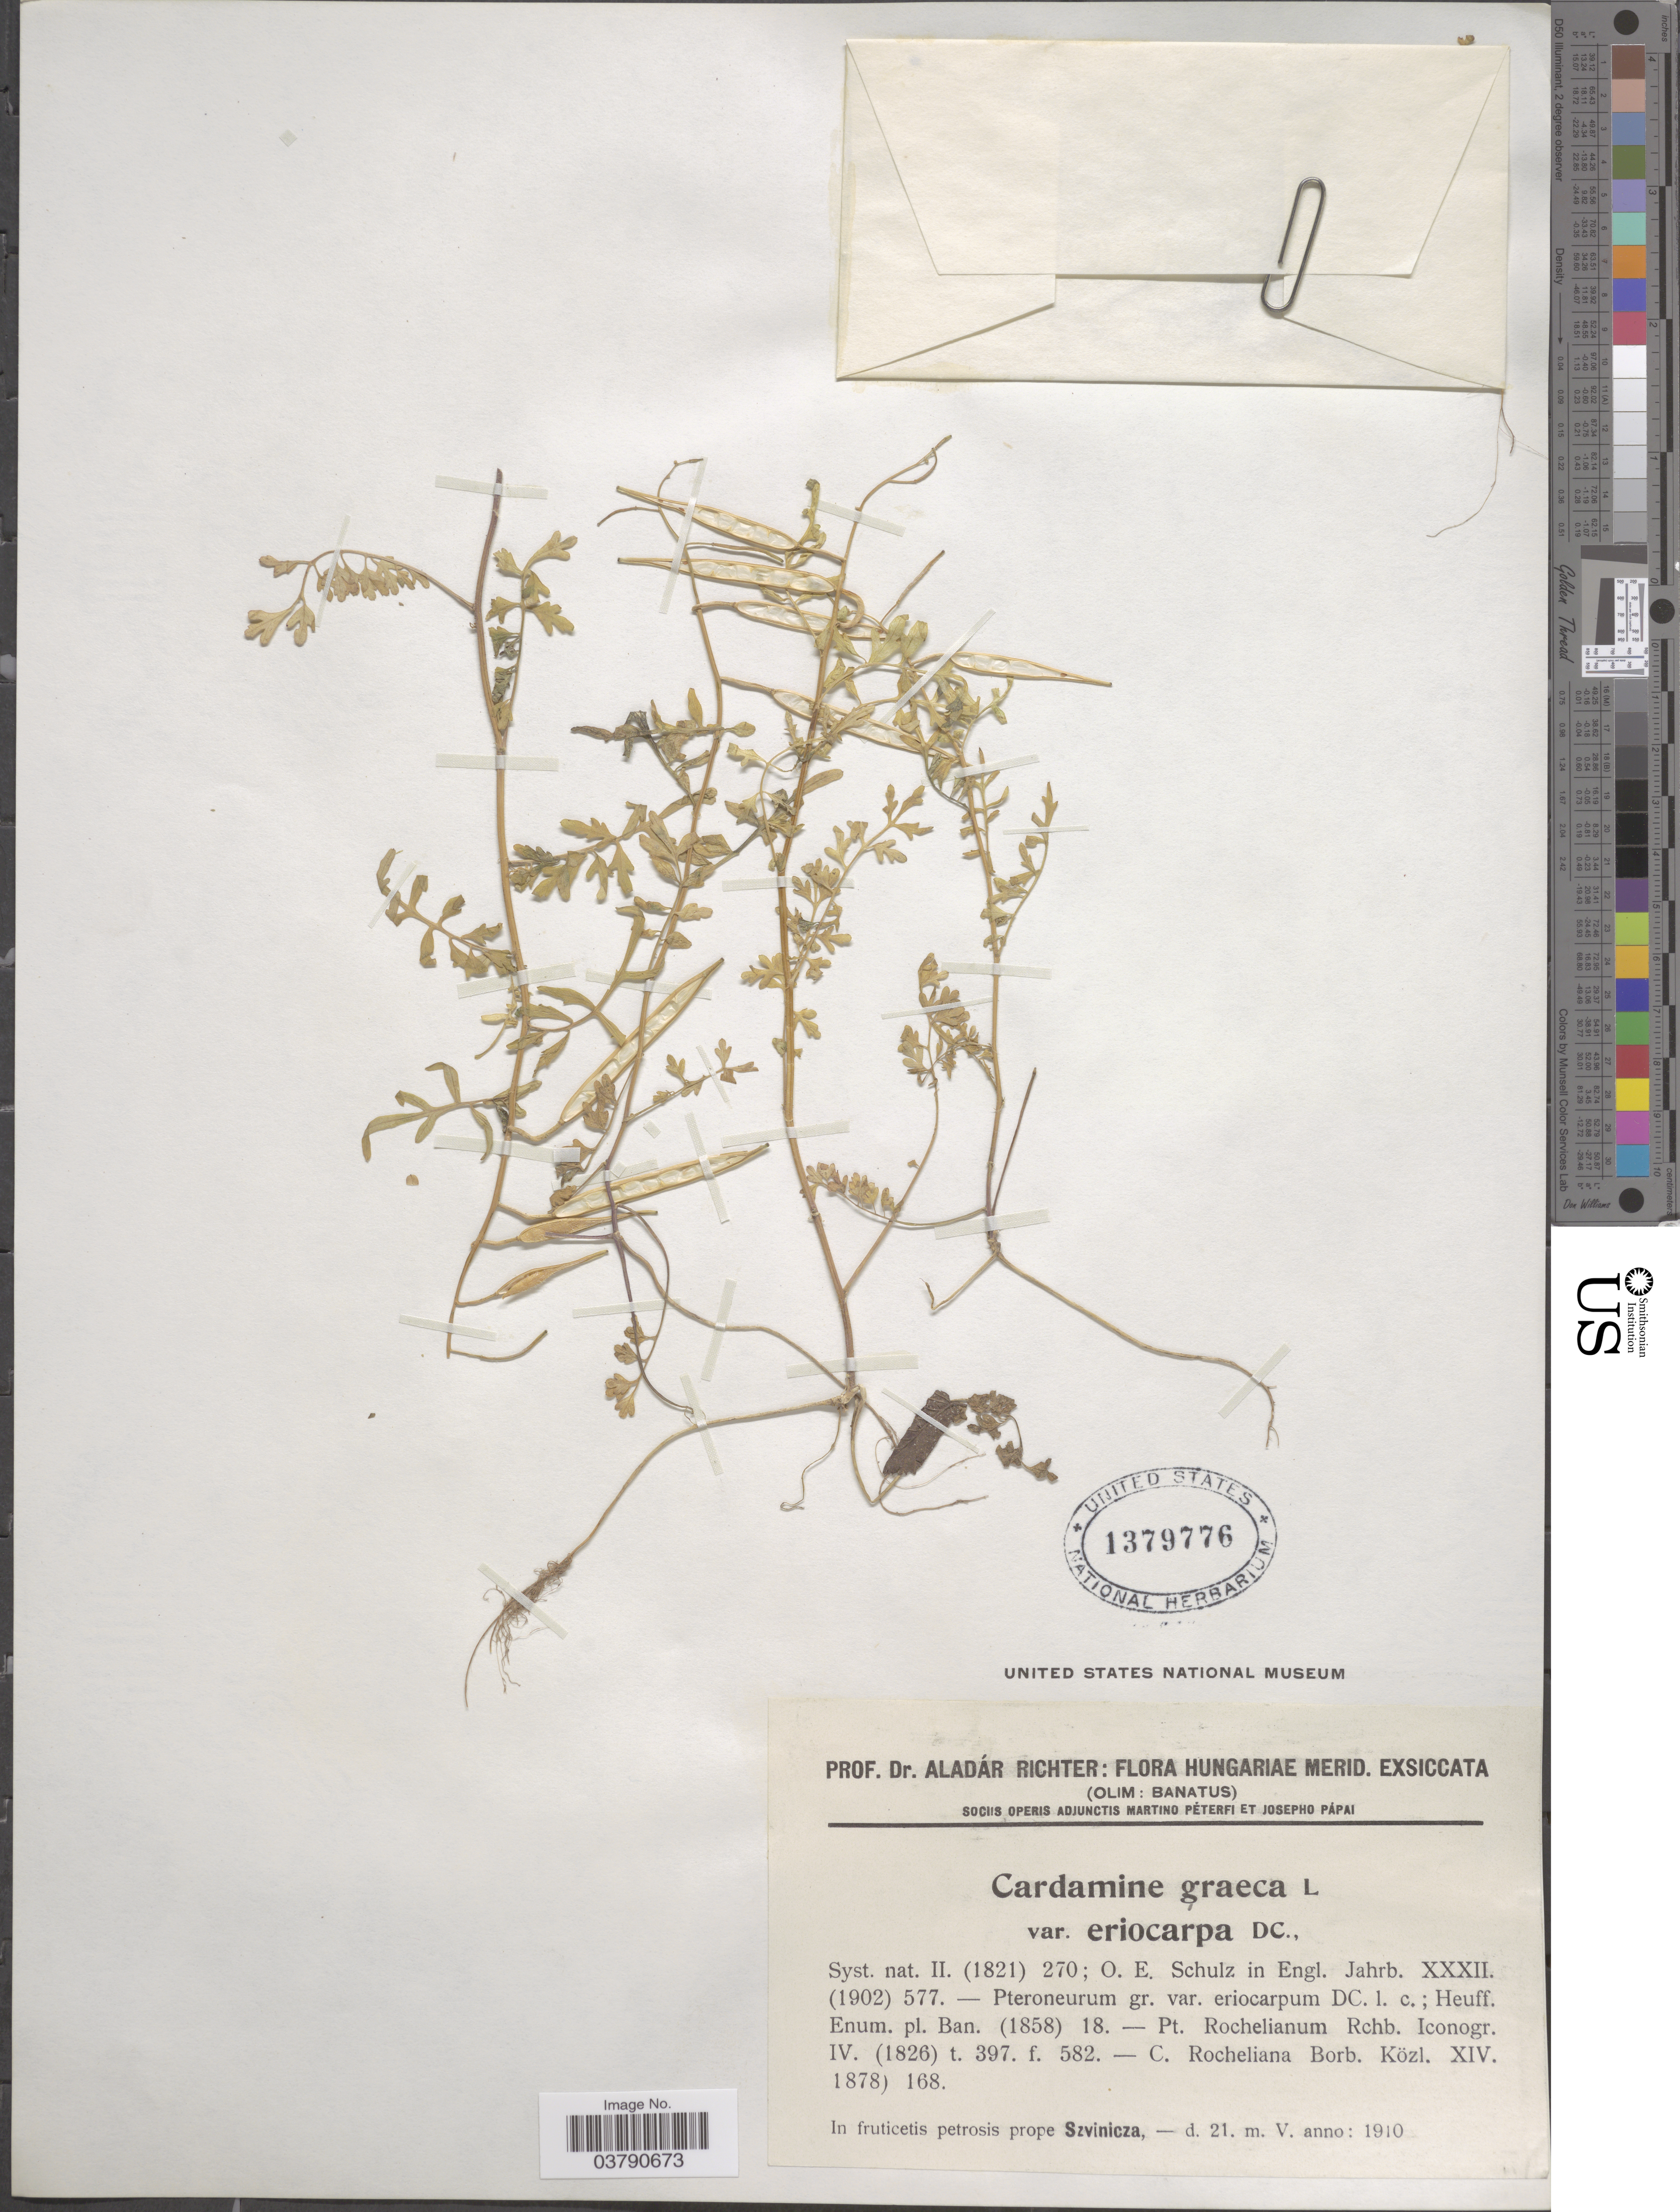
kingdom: Plantae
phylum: Tracheophyta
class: Magnoliopsida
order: Brassicales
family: Brassicaceae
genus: Cardamine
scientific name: Cardamine graeca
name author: L.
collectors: A. Richter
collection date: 1910-05-21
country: Hungary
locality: Hungariae Merid. (Olim: Banatus). In fruticetis petrosis prope Szvinicza.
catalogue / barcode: US 1379776